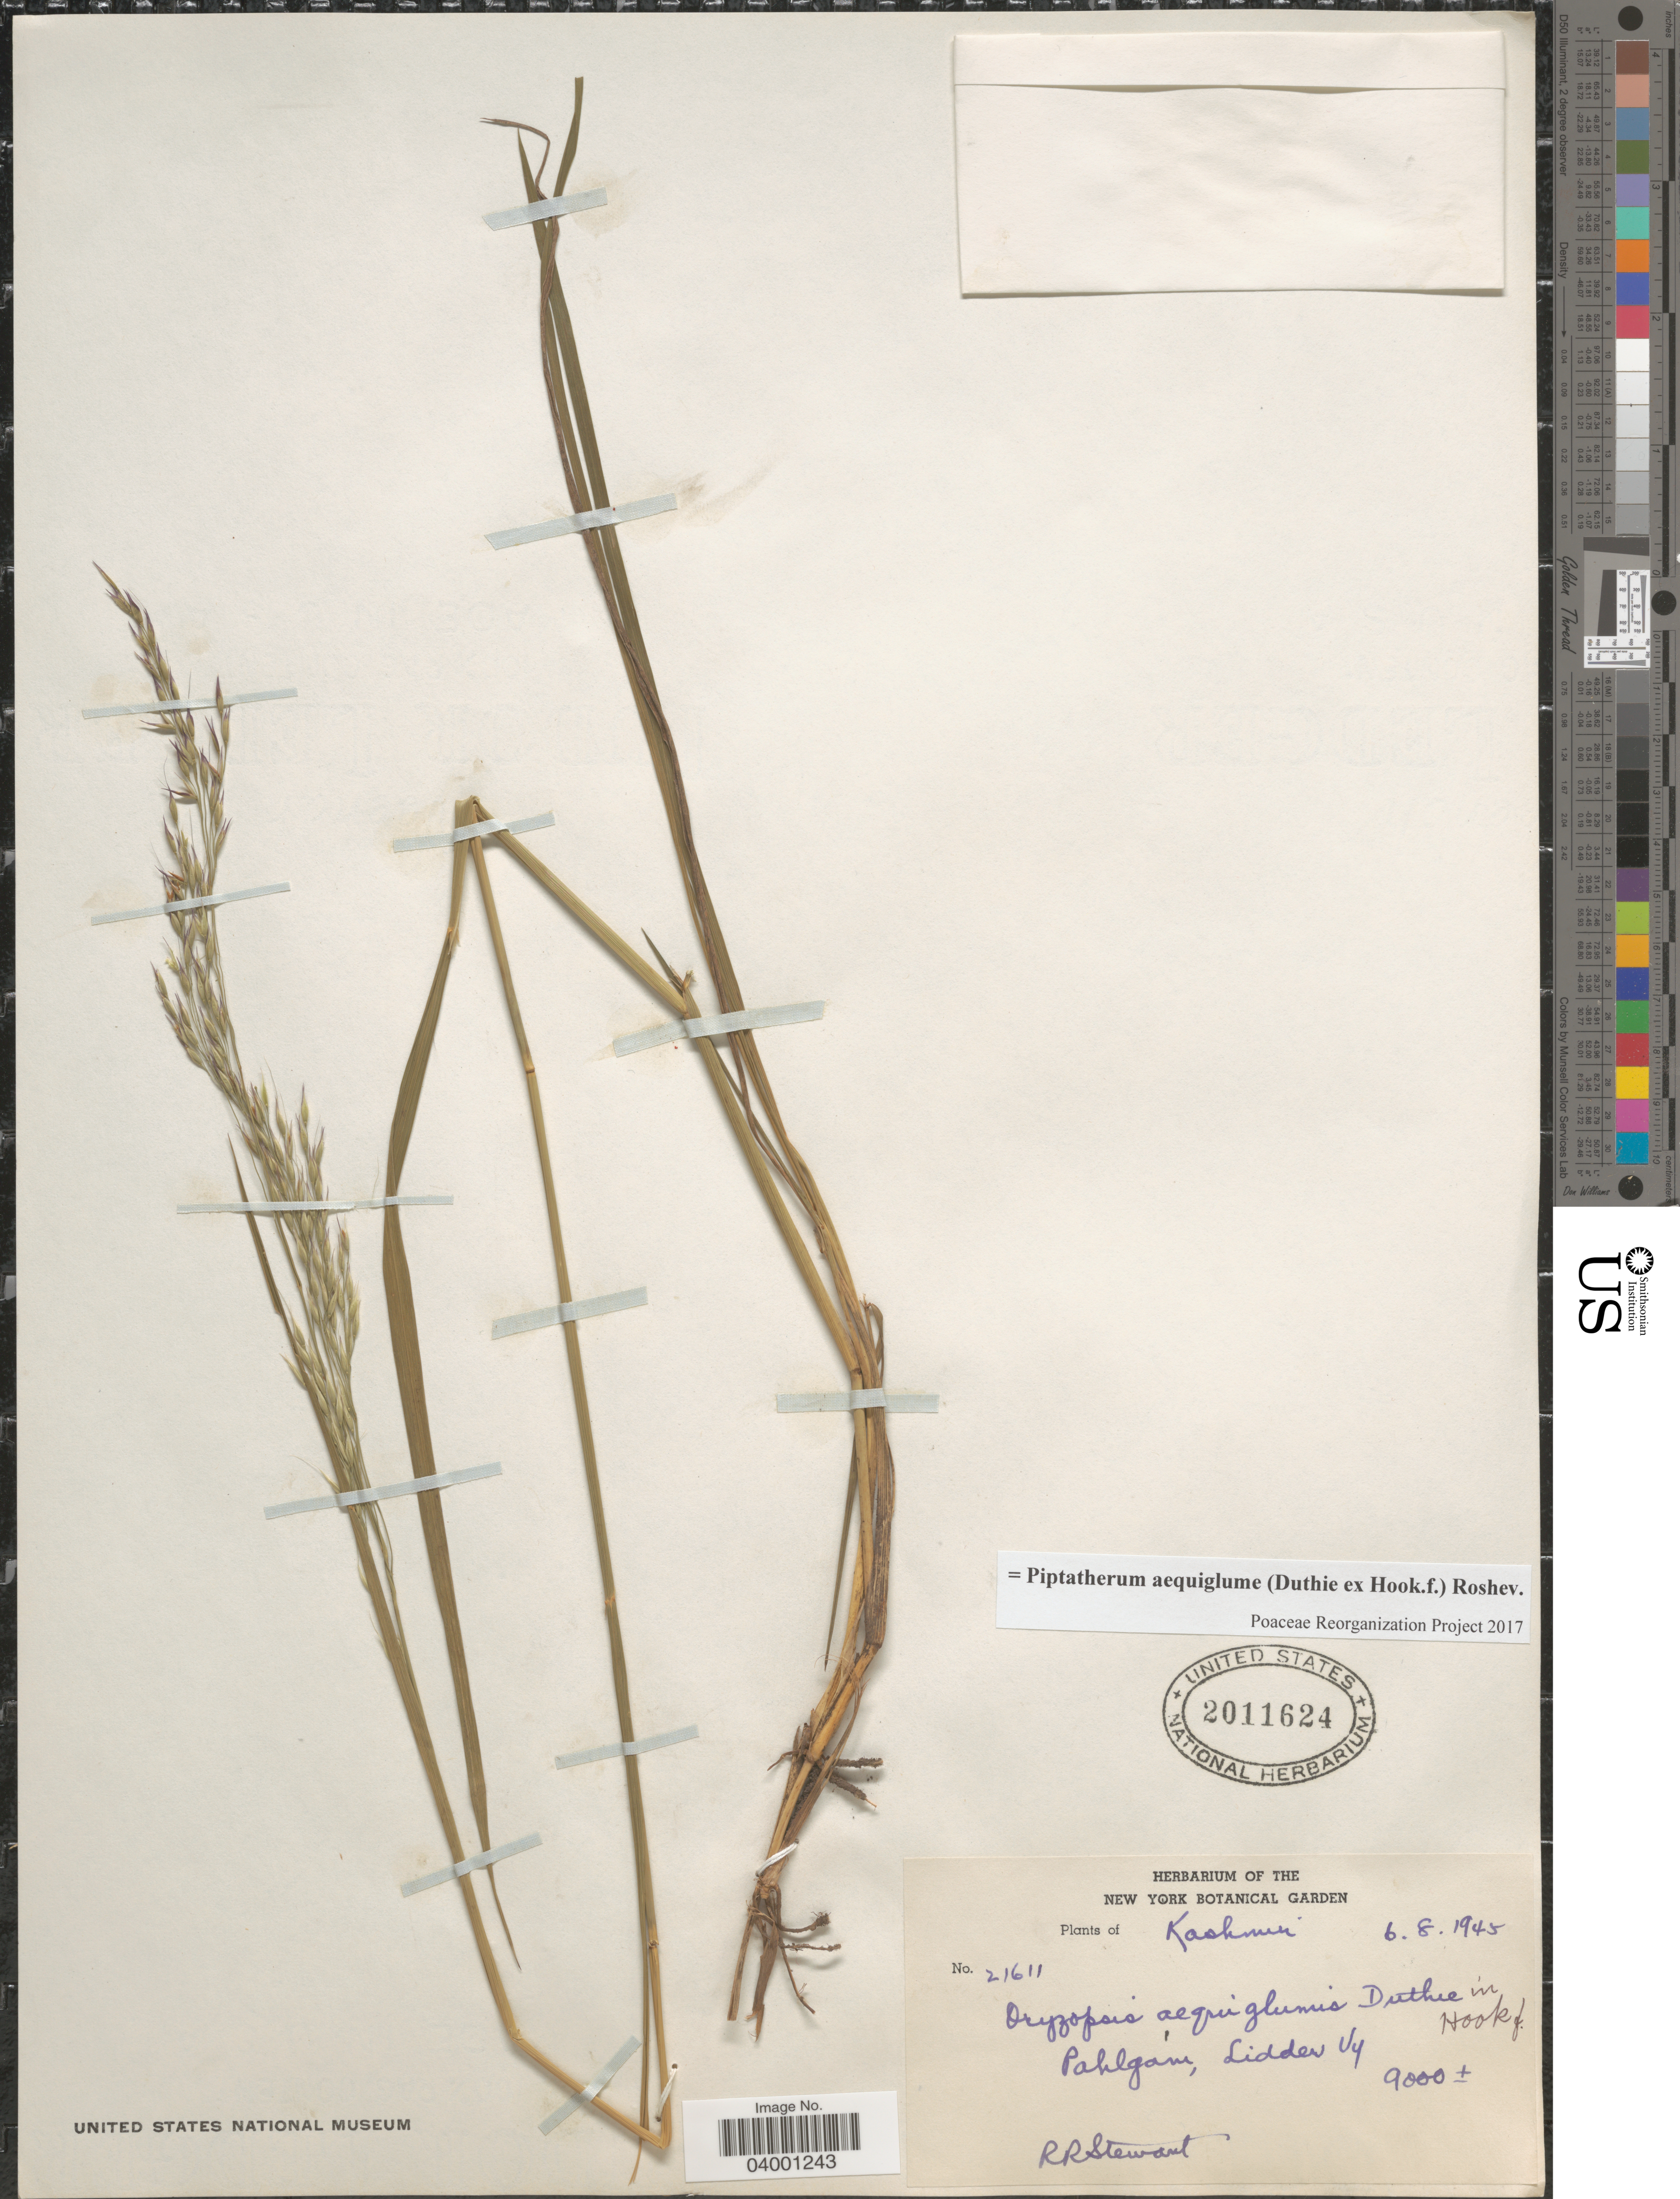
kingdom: Plantae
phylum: Tracheophyta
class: Liliopsida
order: Poales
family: Poaceae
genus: Piptatherum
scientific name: Piptatherum aequiglume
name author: (Duthie ex Hook. f.) Roshev.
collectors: R. Stewart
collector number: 21611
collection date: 1945-08-06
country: India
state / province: Jammu and Kashmir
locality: Kashmir. Pahlgam, Lidder Vy.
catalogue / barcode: US 2011624